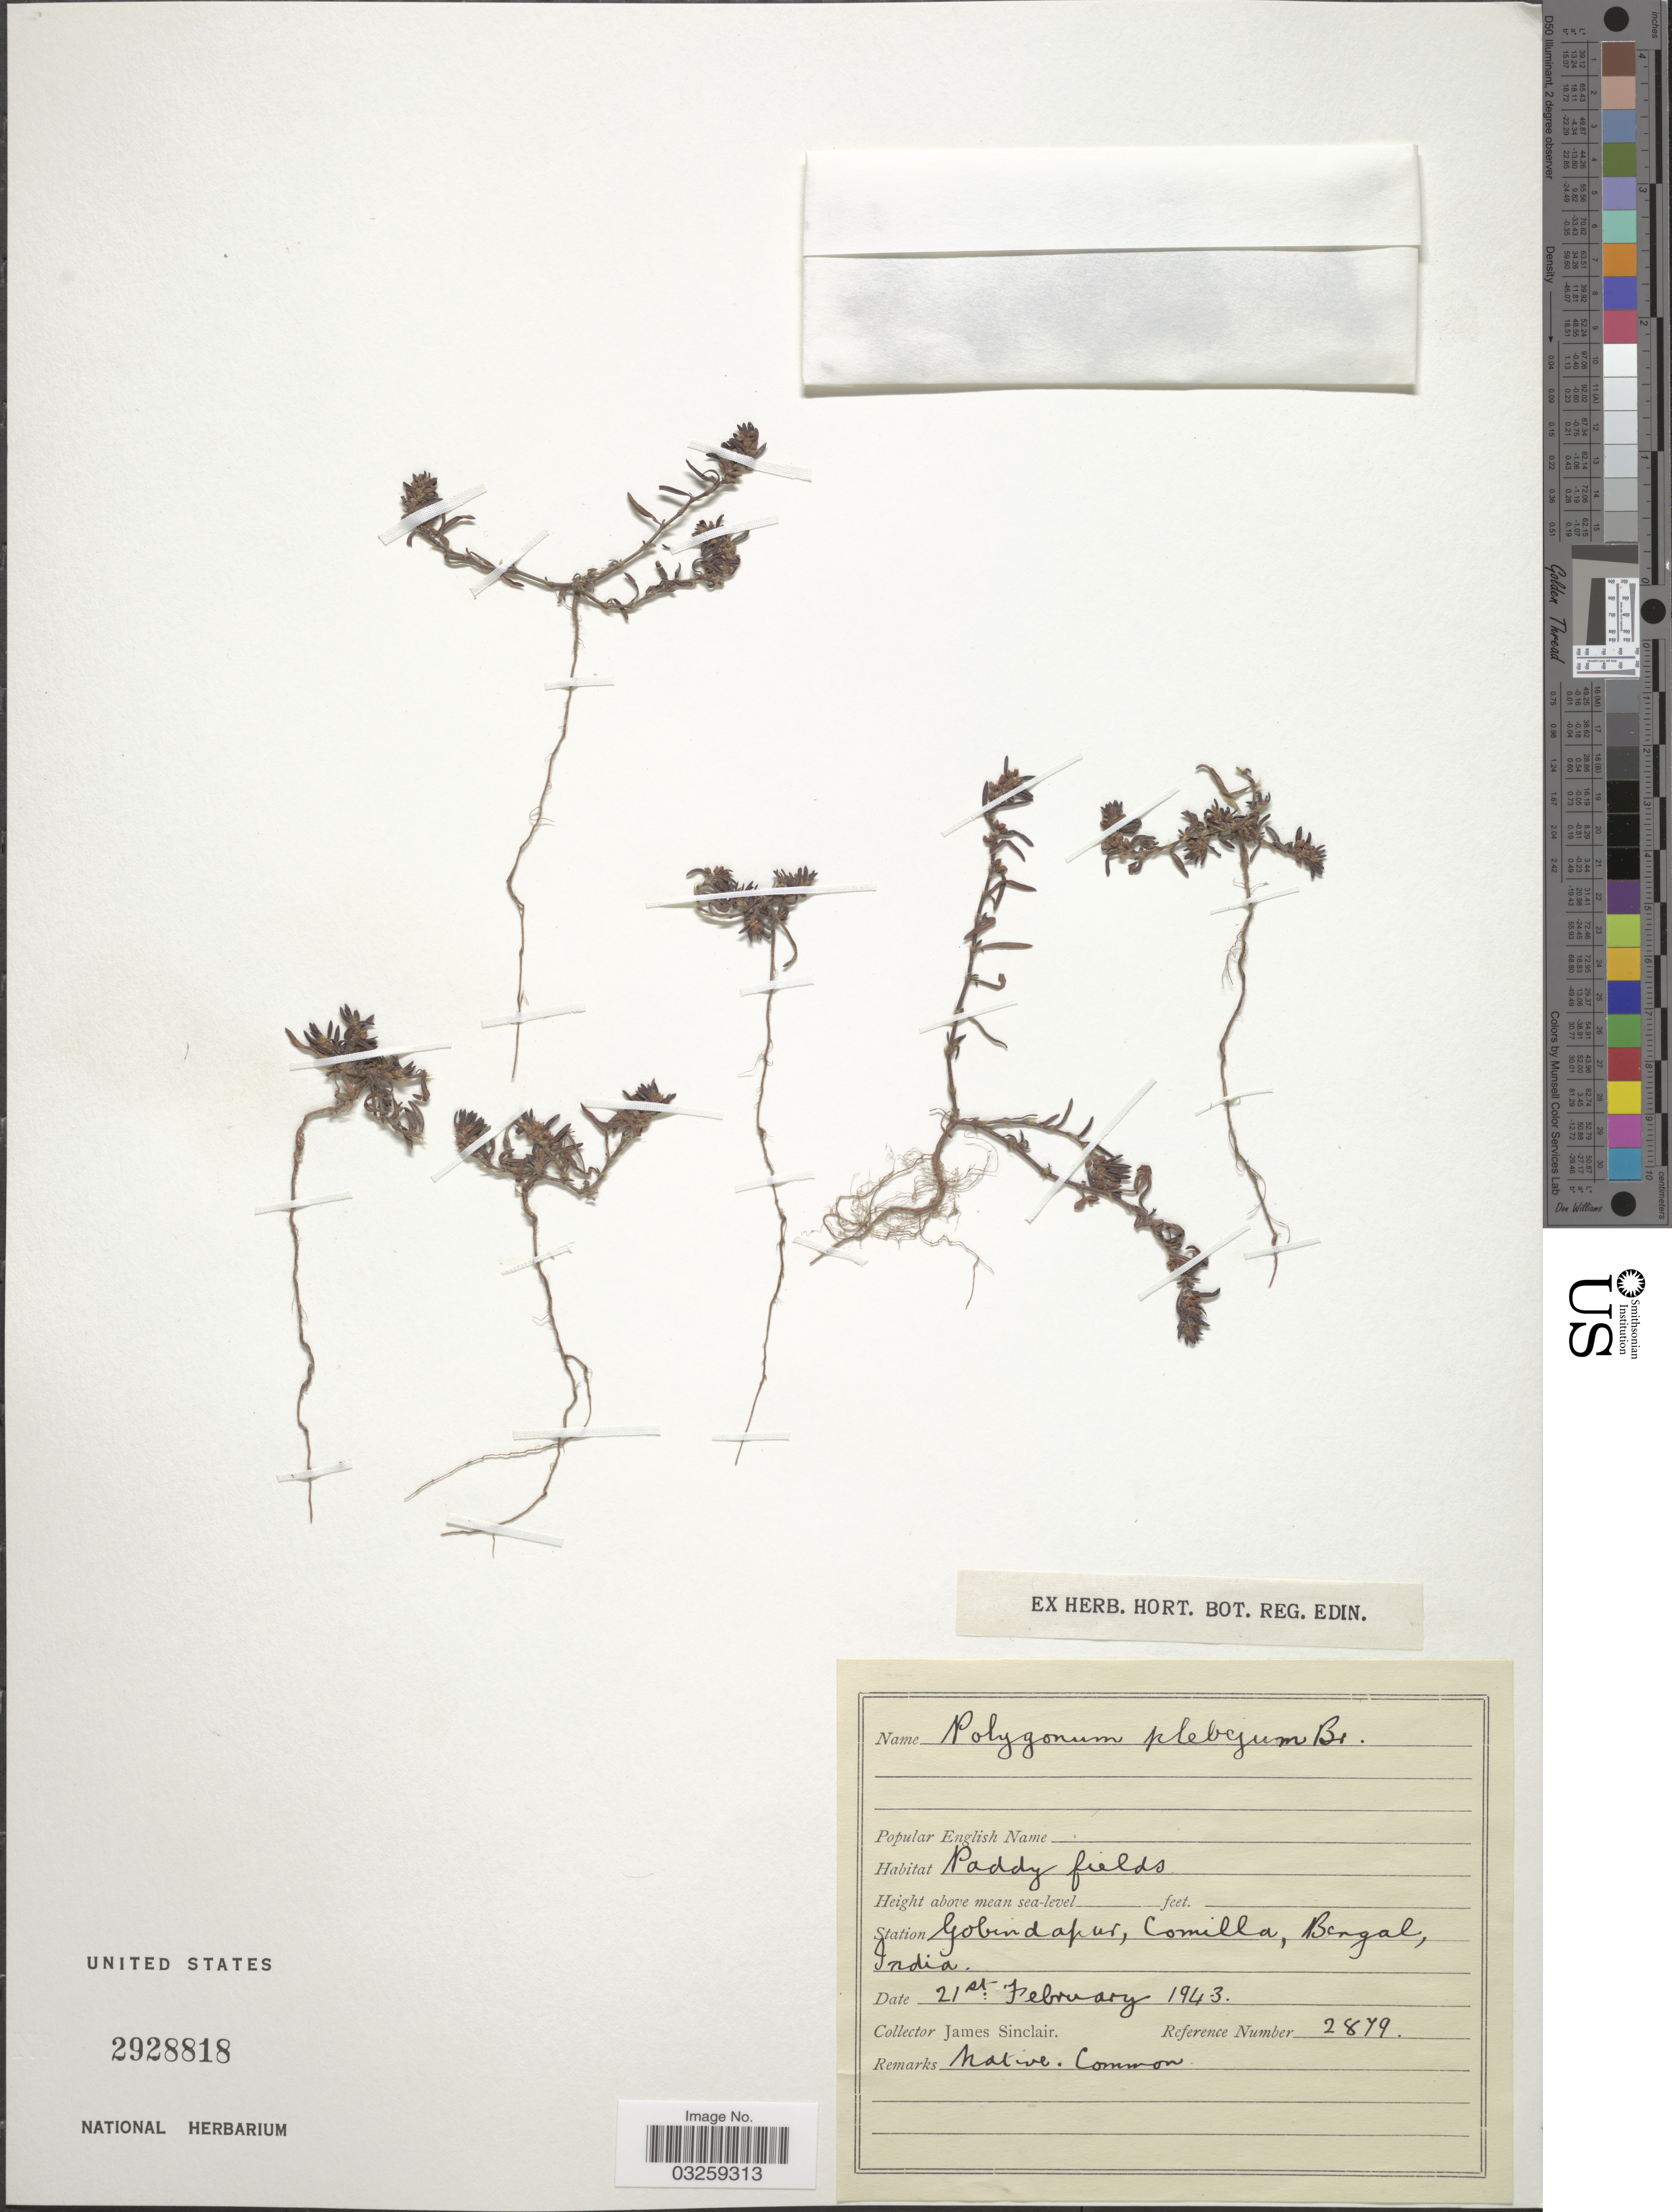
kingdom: Plantae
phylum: Tracheophyta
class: Magnoliopsida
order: Caryophyllales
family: Polygonaceae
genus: Polygonum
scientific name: Polygonum plebeium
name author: R. Br.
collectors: J. Sinclair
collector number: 2879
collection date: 1943-02-21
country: Bangladesh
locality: Station Gobindapur, Comilla, Bengal.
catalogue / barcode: US 2928818